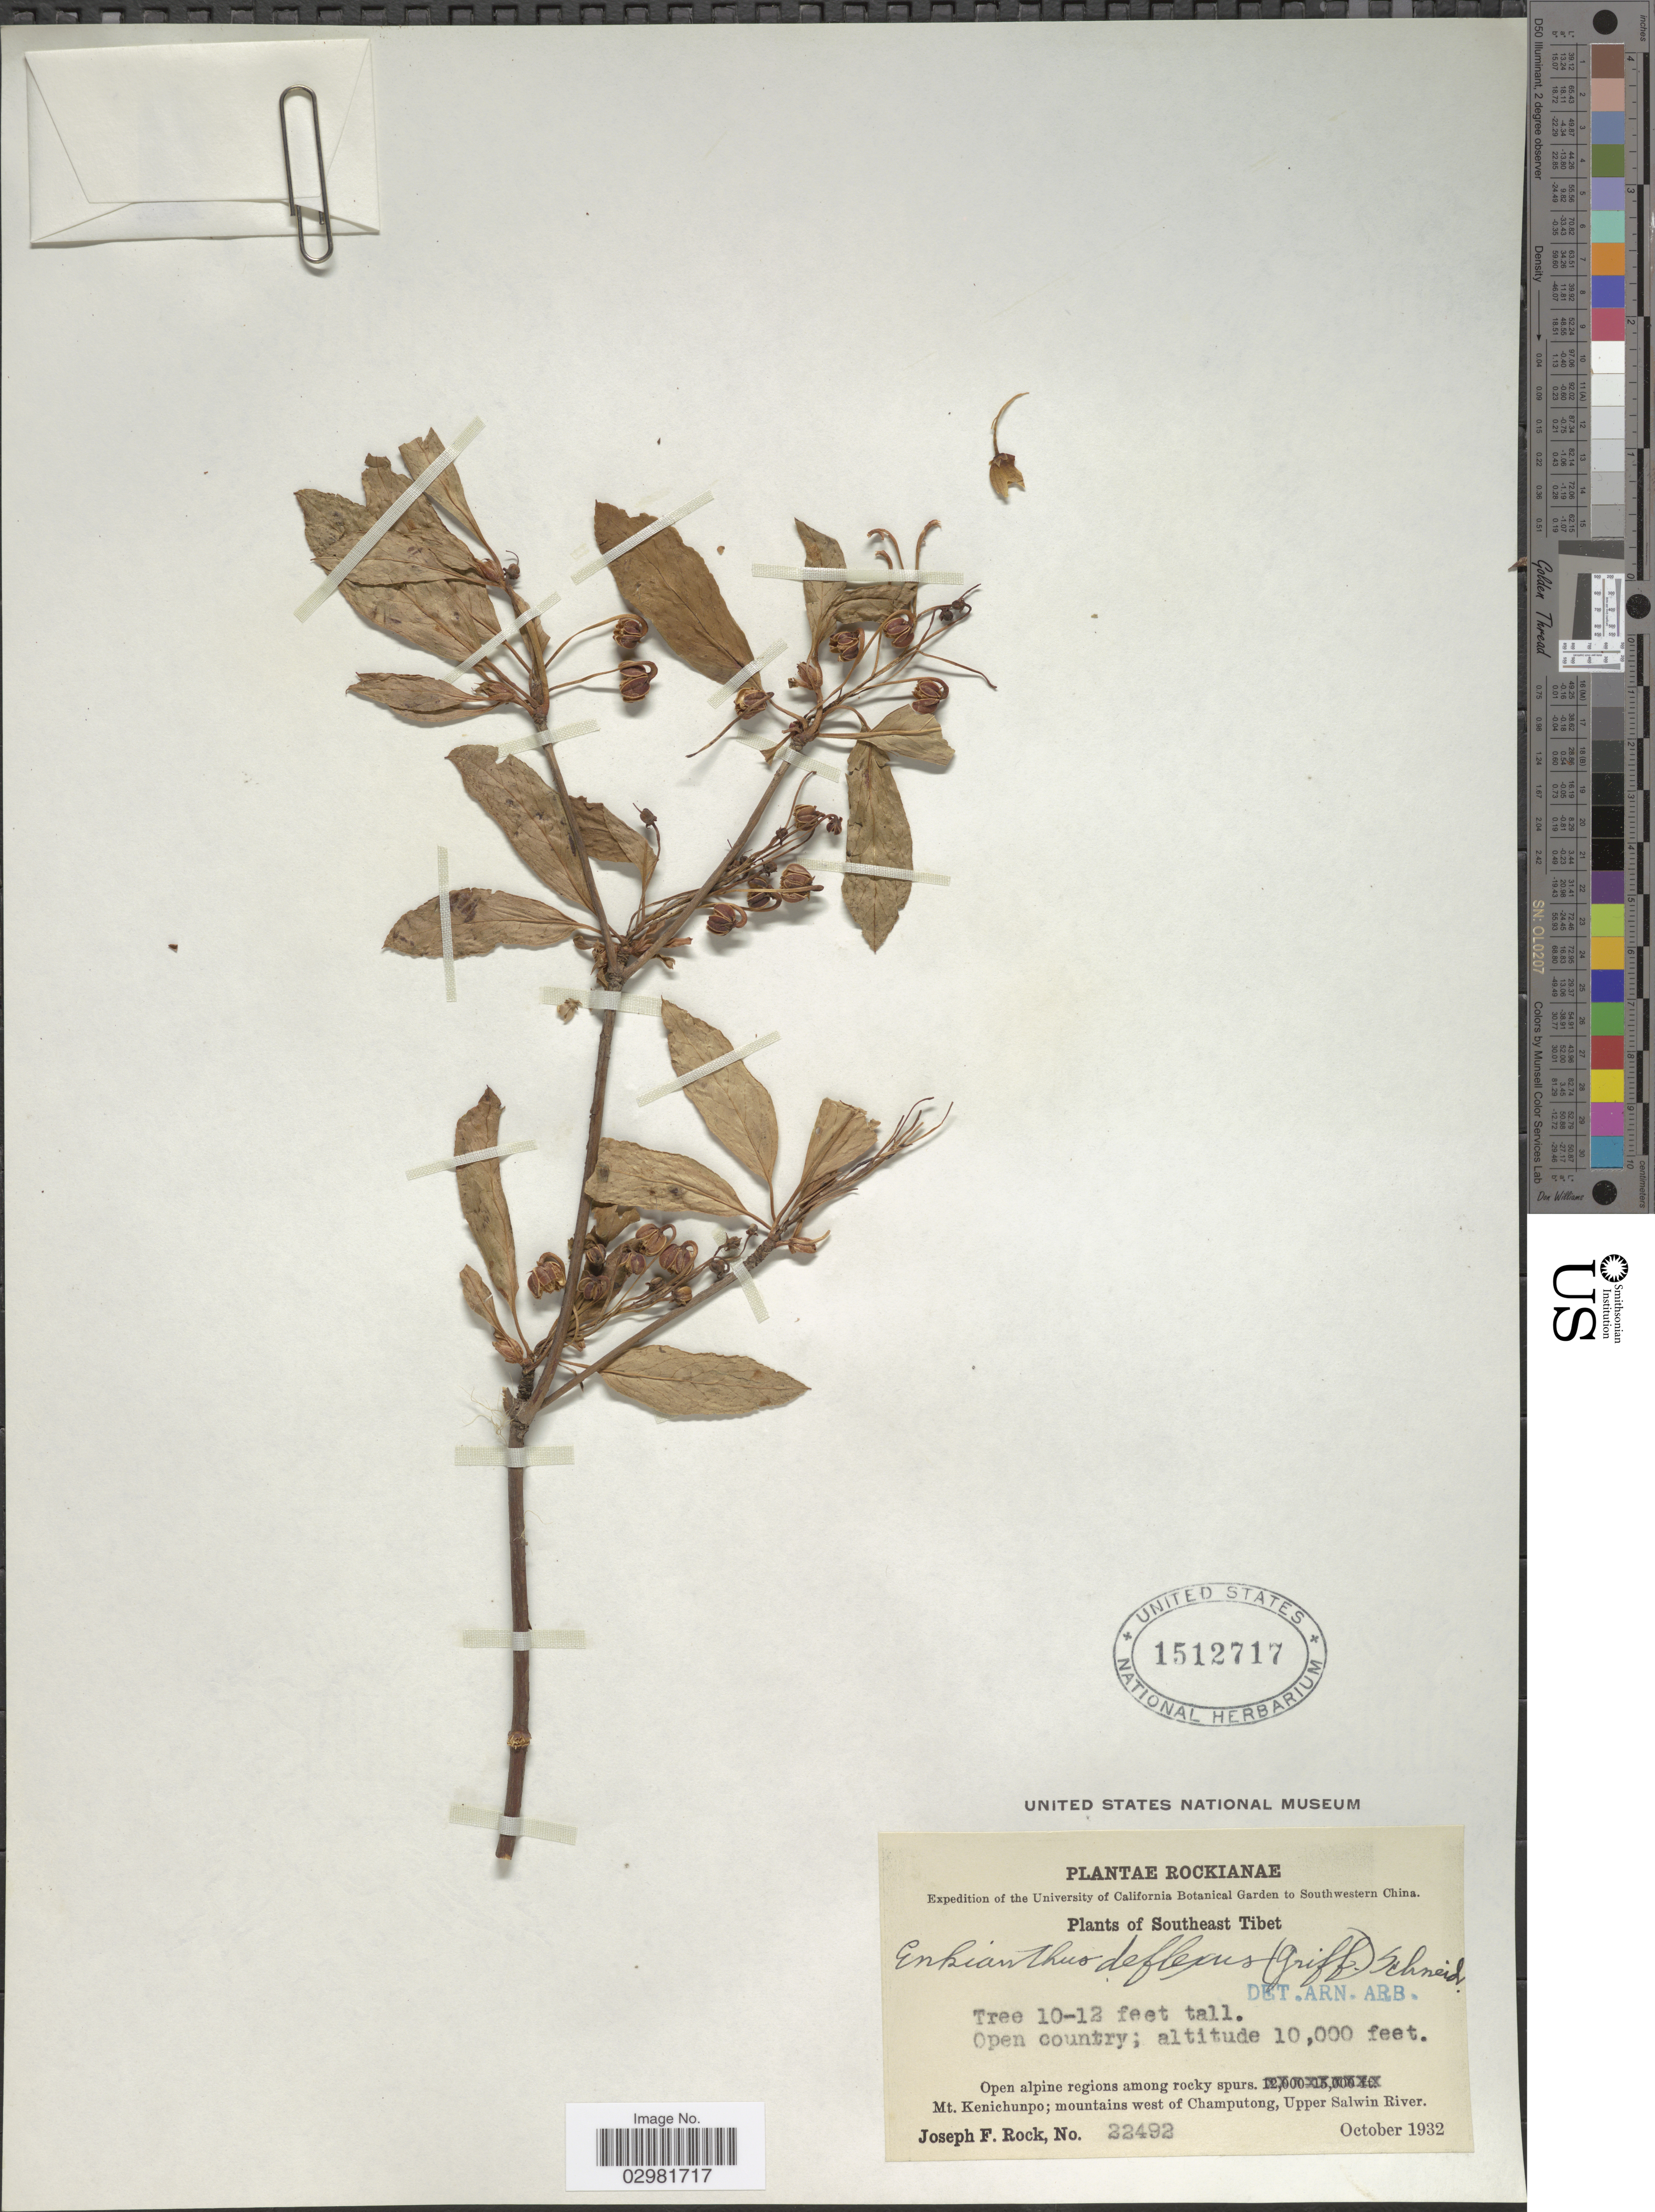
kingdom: Plantae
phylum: Tracheophyta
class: Magnoliopsida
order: Ericales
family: Ericaceae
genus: Enkianthus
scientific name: Enkianthus deflexus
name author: (Griff.) C.K. Schneid.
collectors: J. F. Rock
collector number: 22492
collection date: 1932-10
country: China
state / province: Xizang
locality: Southwestern China. Southeast Tibet. Mt. Kenichunpo; mountains west of Champutong, Upper Salwin River.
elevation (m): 3048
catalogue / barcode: US 1512717